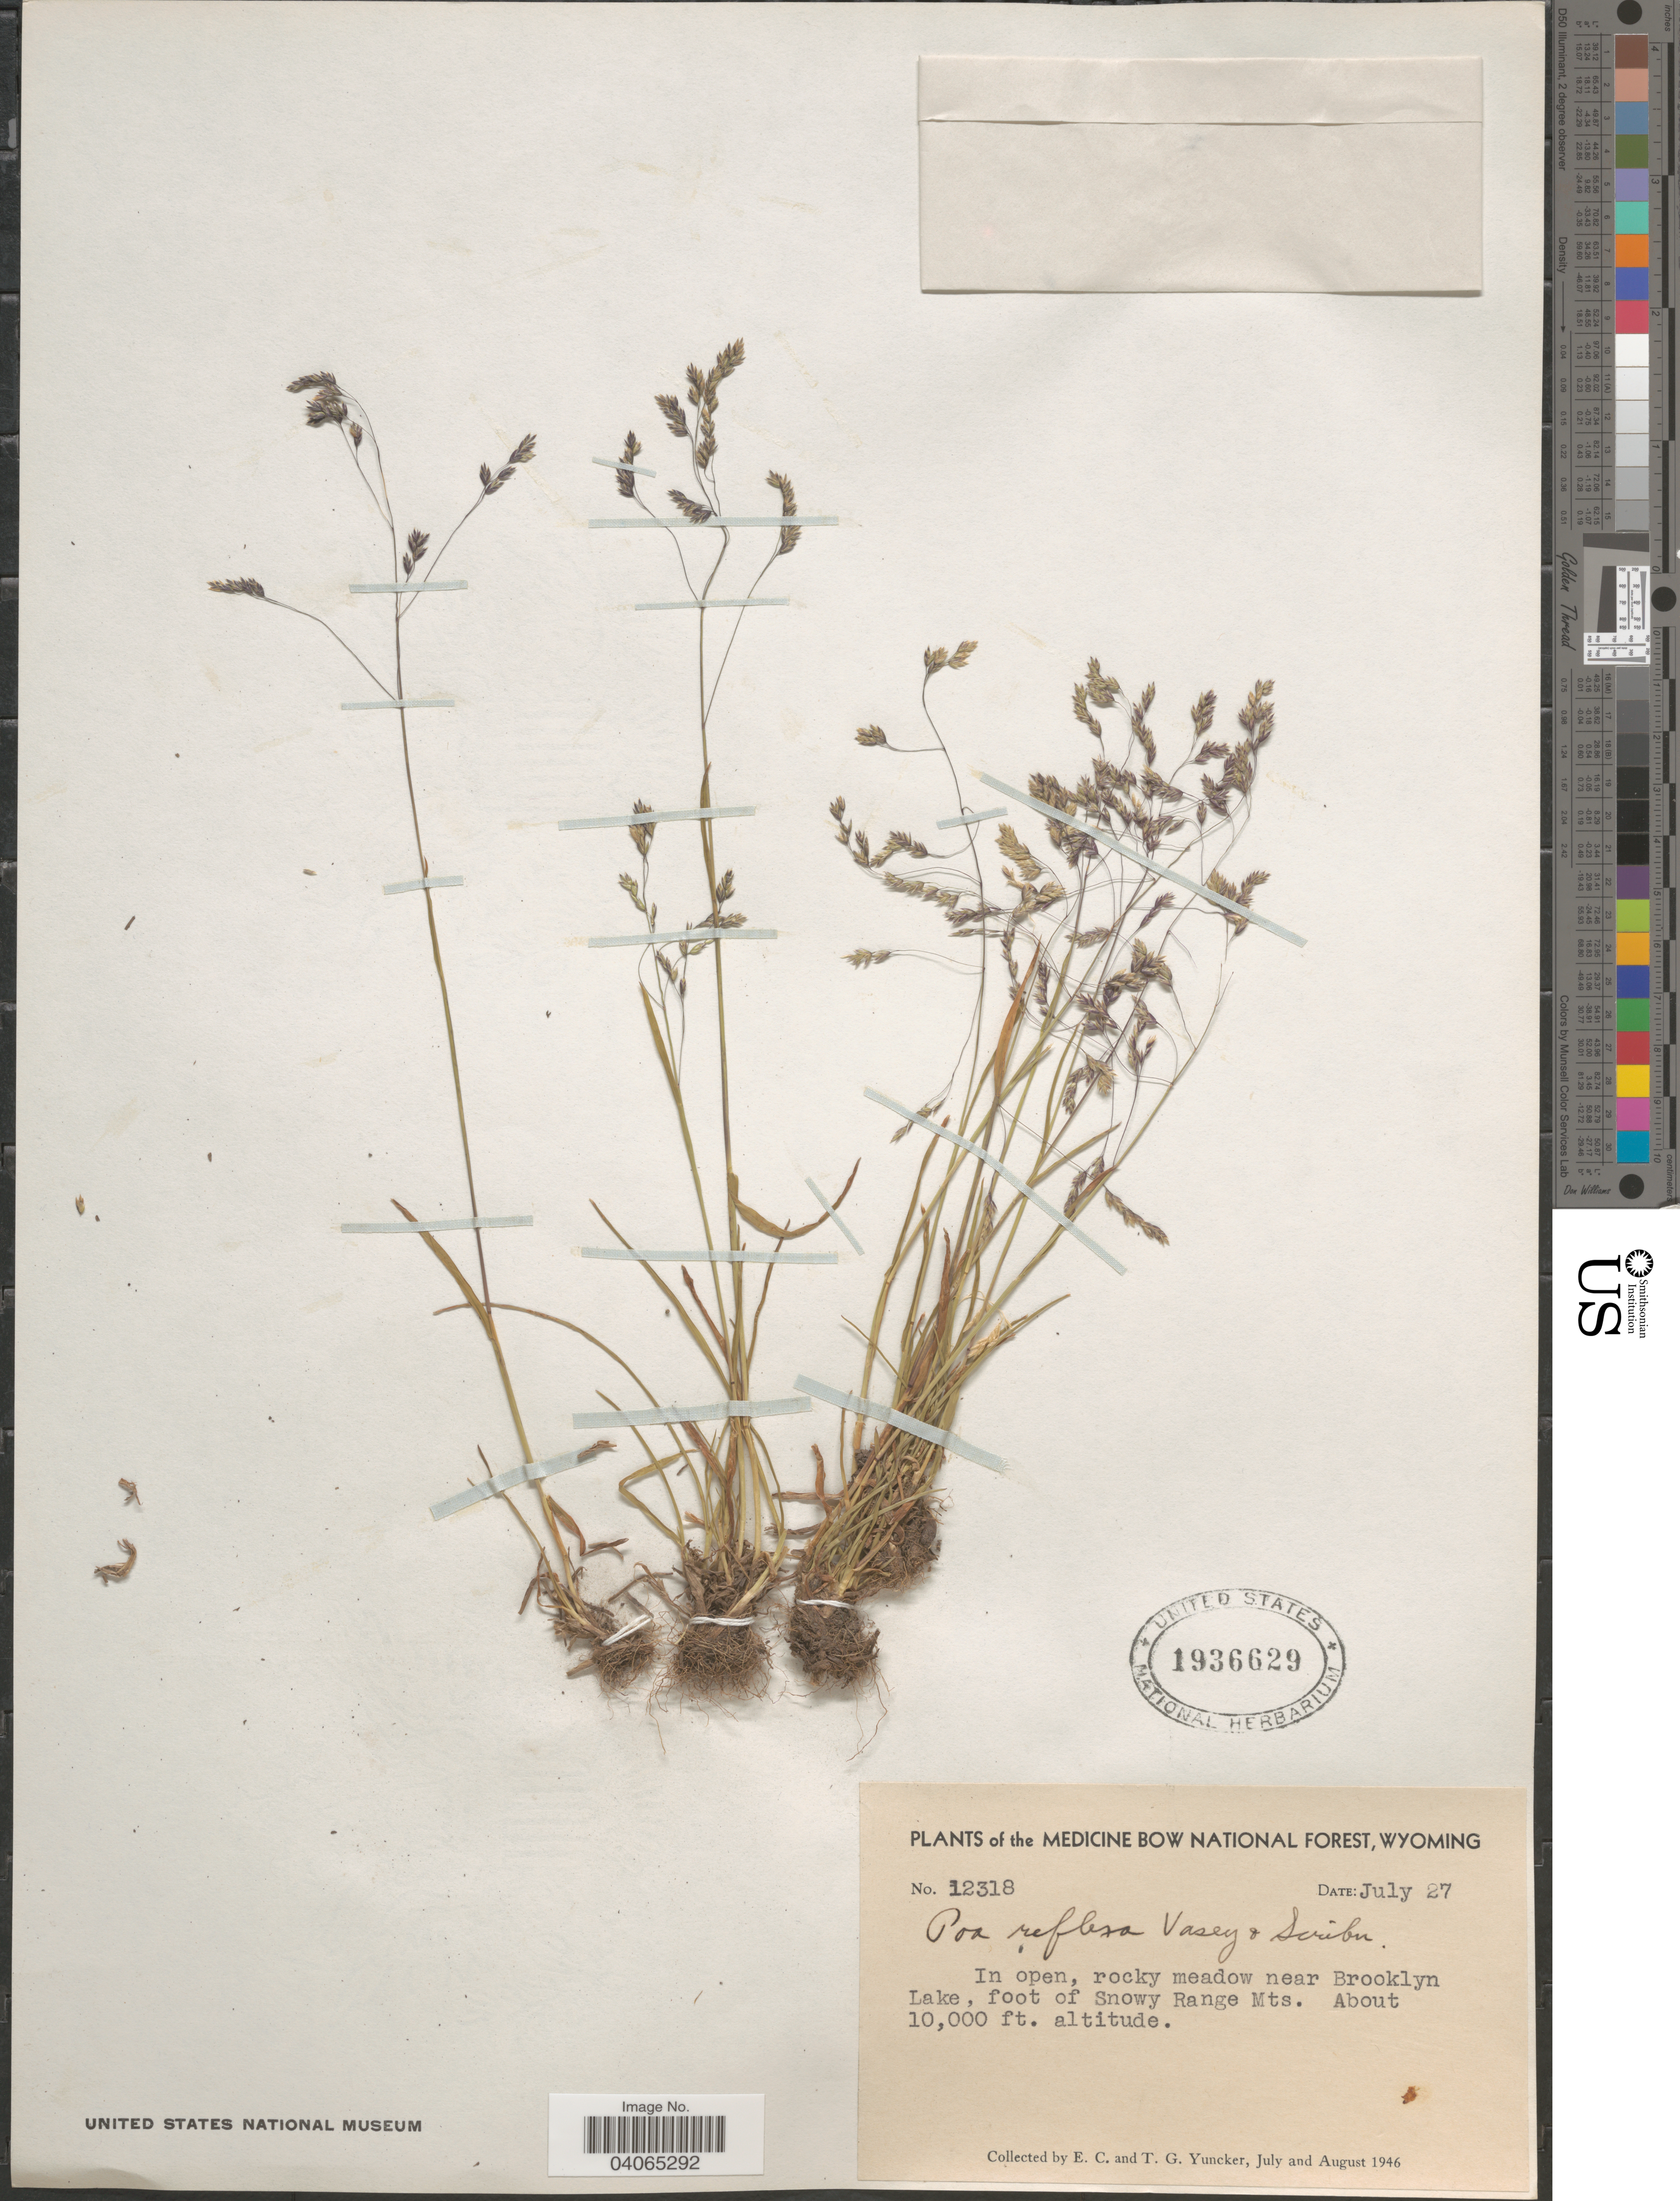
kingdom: Plantae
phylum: Tracheophyta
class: Liliopsida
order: Poales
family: Poaceae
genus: Poa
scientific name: Poa reflexa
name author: Vasey & Scribn.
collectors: E. C. Yuncker & T. G. Yuncker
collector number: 12318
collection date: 1946-07-27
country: United States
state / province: Wyoming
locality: Medicine Bow National Forest. In open, rocky meadow near Brooklyn Lake, foot of Snowy Range Mts.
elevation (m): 3048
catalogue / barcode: US 1936629